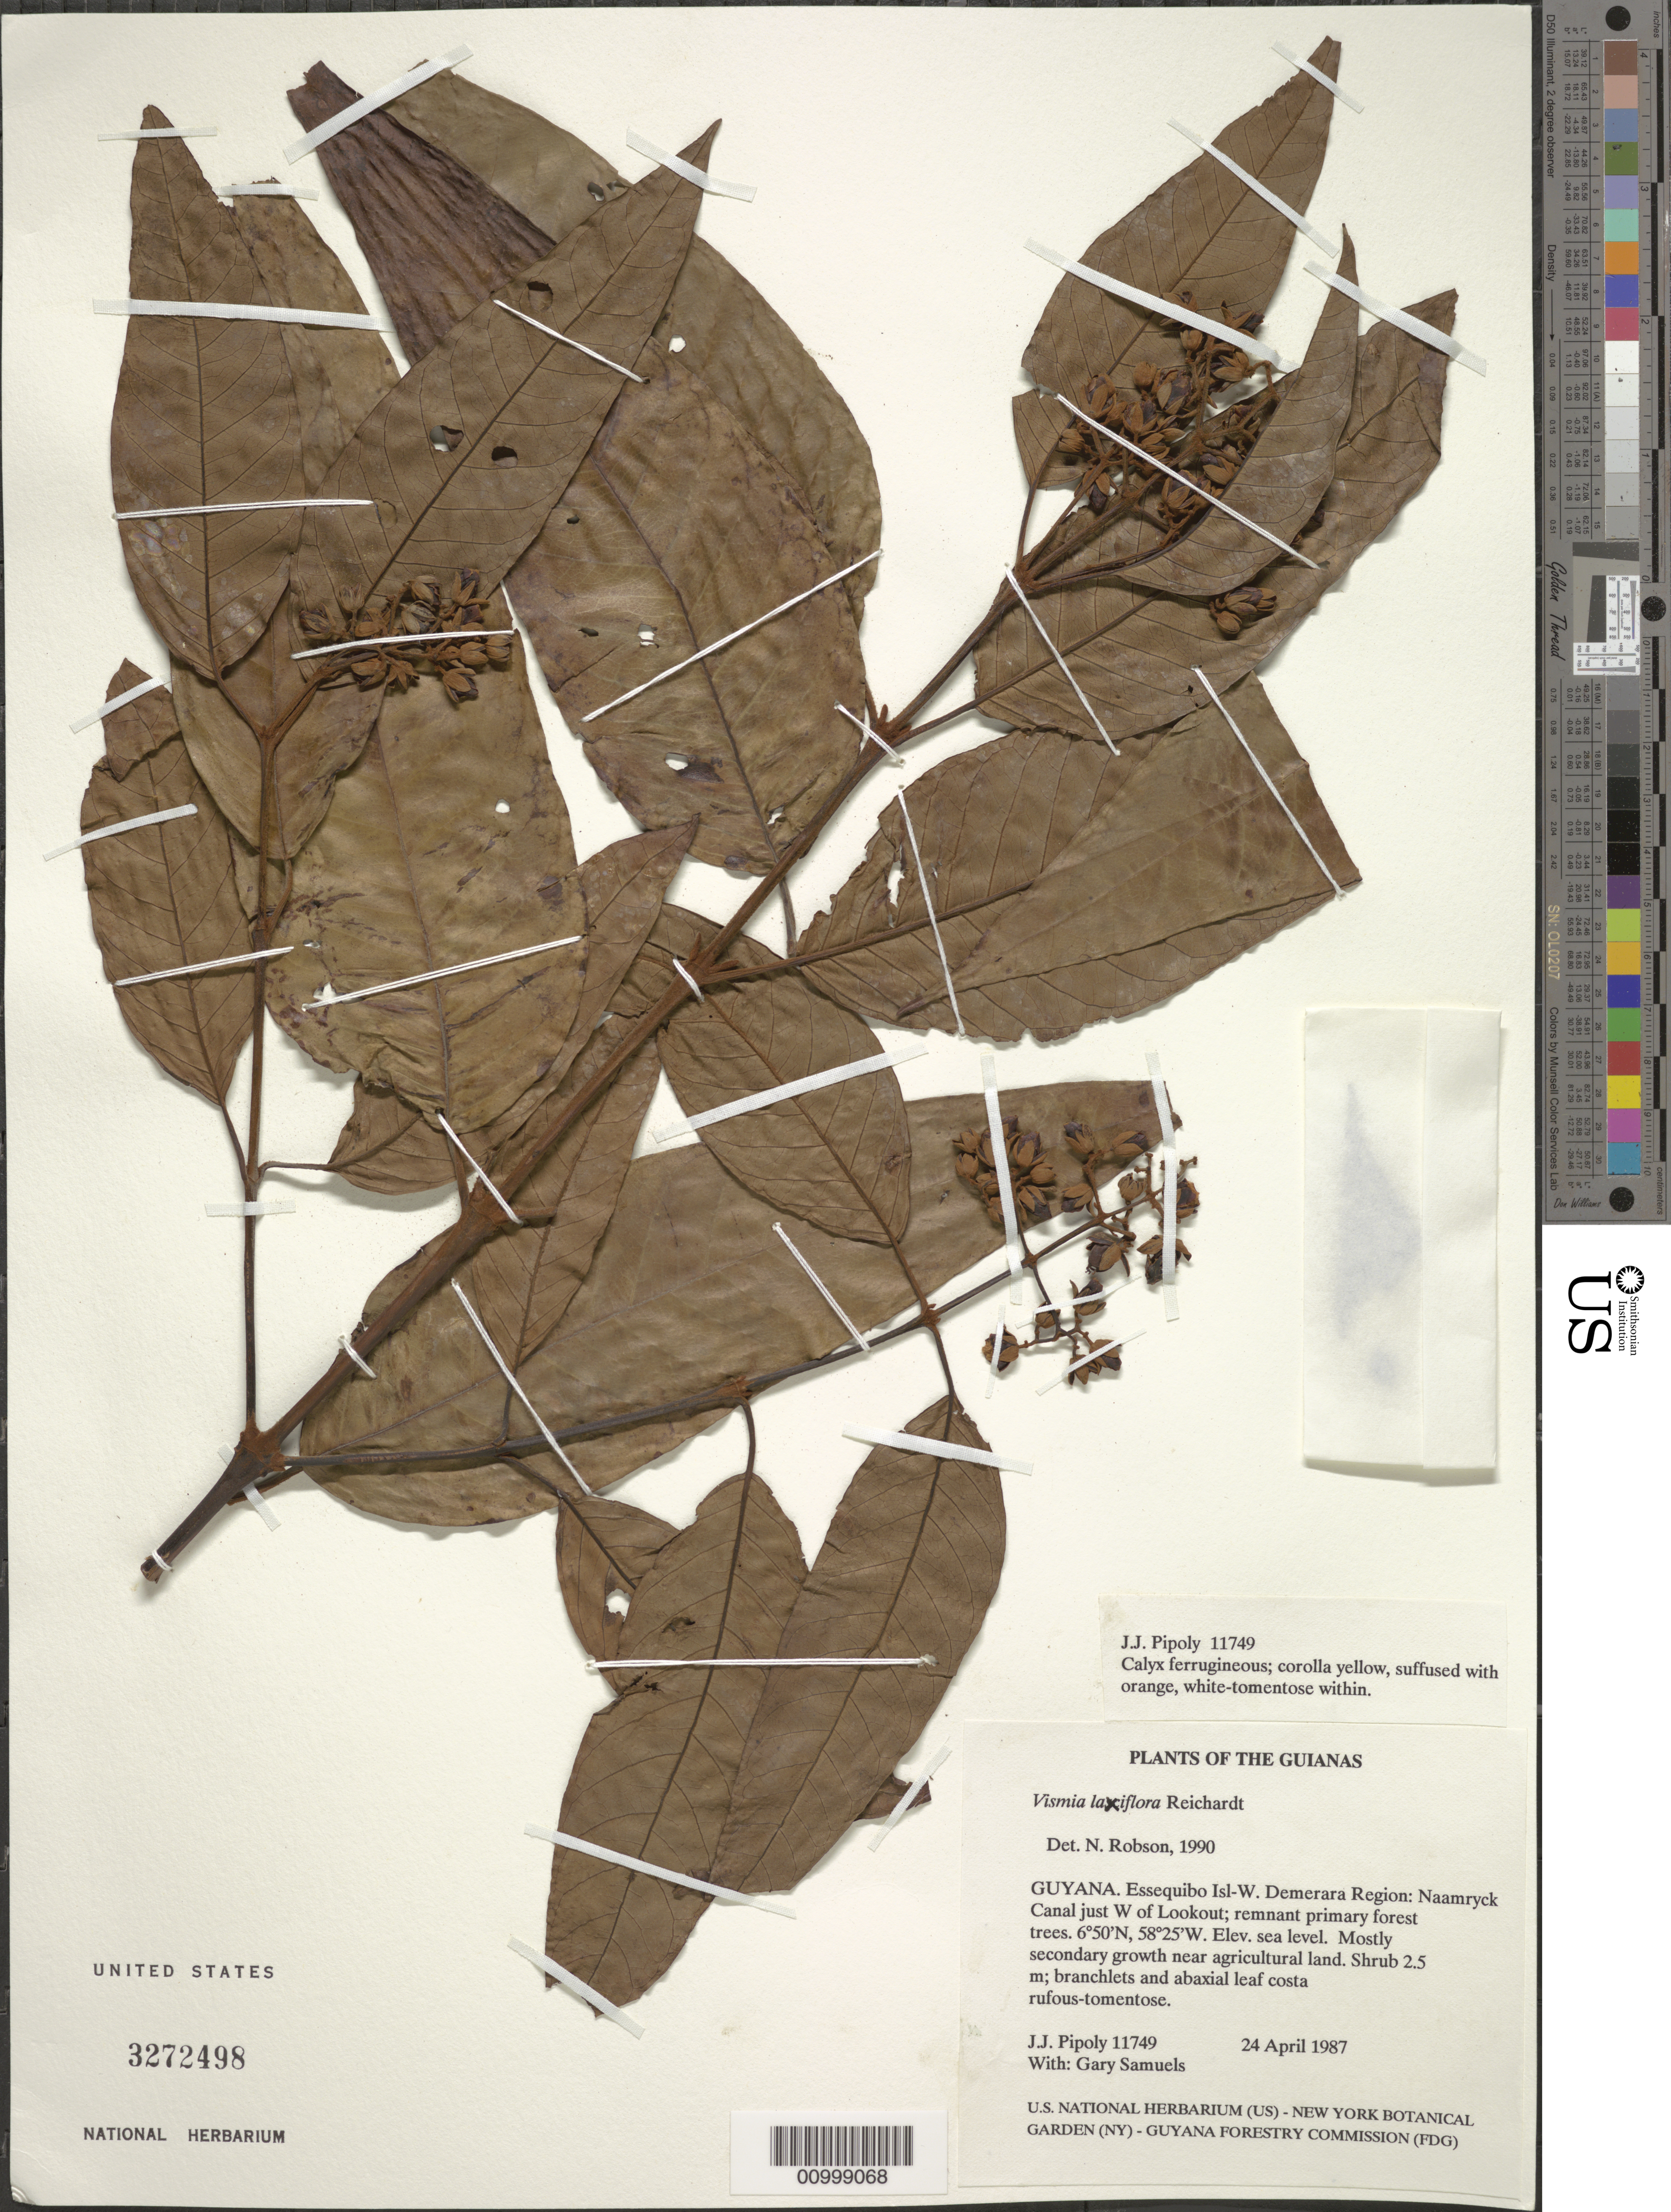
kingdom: Plantae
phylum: Tracheophyta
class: Magnoliopsida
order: Malpighiales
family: Hypericaceae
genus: Vismia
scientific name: Vismia laxiflora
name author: Reichardt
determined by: Robson, Norman K. B.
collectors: J. J. Pipoly & G. Bacchus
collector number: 11749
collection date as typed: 24 April 1987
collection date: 1987-04-24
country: Guyana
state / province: Essequibo Isl-W. Demerara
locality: Naamryck Canal just W of Lookout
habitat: Remnant primary forest trees. Mostly secondary growth near agricultural land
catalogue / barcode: US 3272498